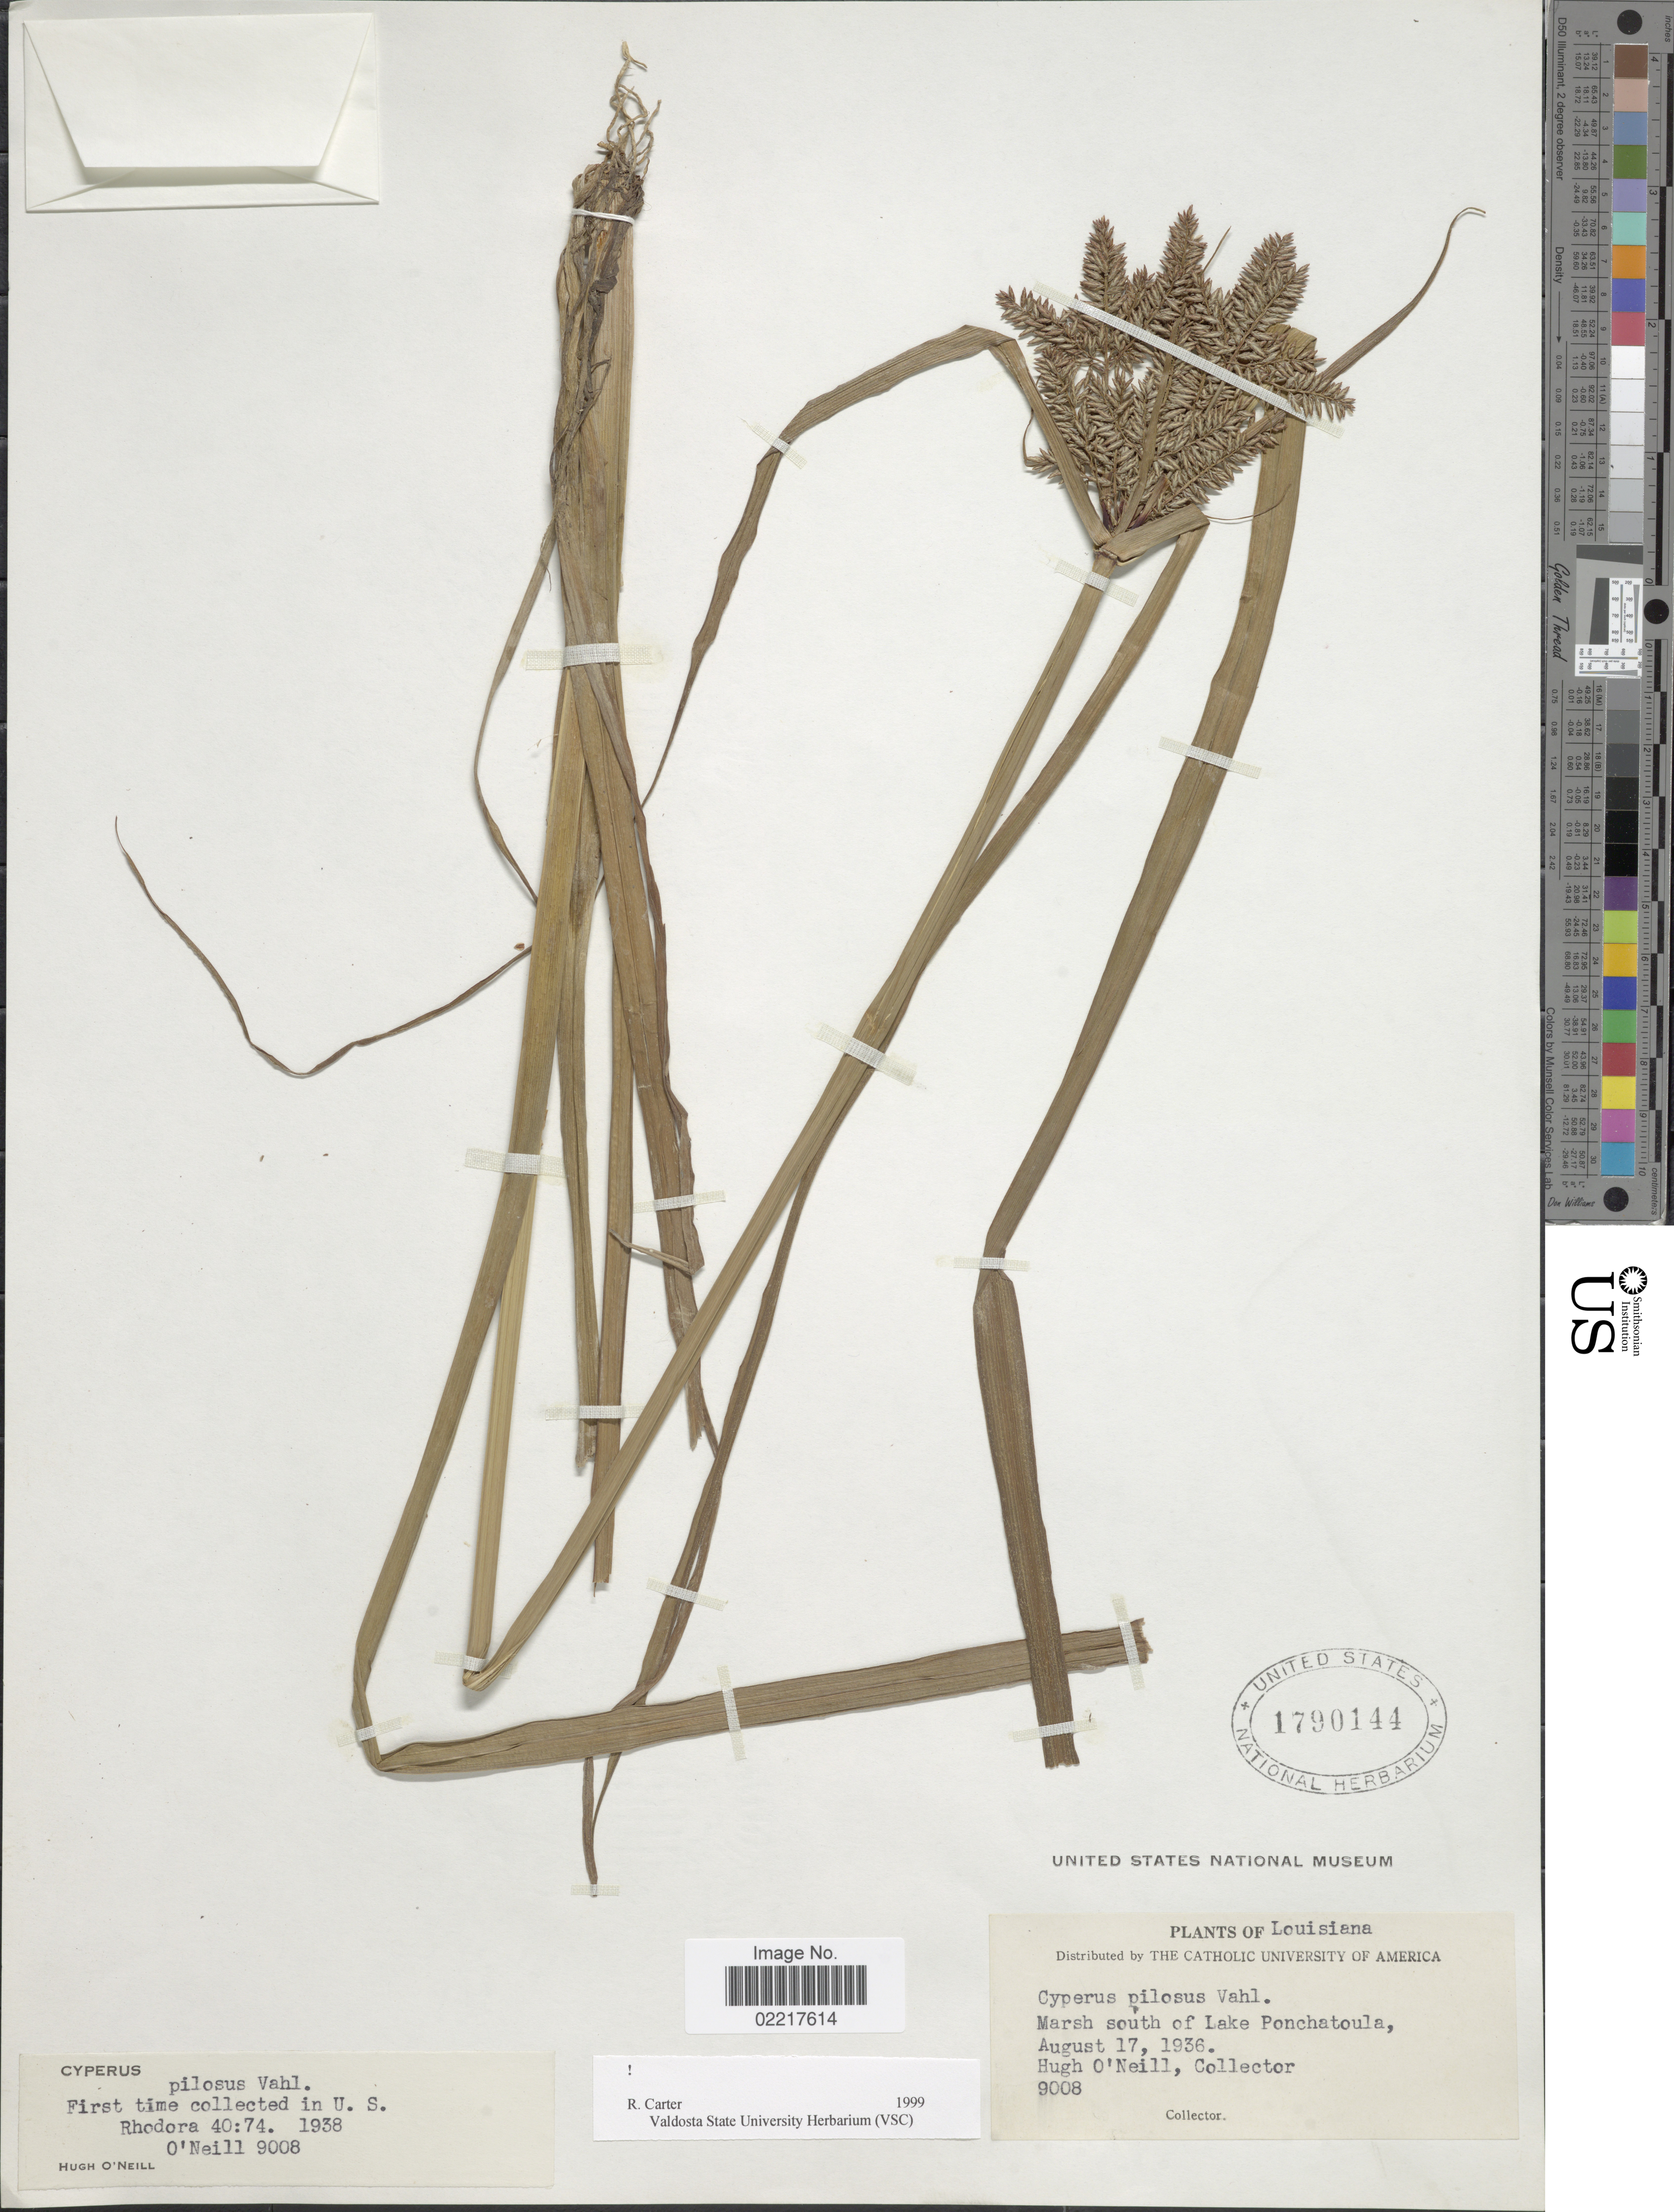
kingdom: Plantae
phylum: Tracheophyta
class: Liliopsida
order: Poales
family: Cyperaceae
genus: Cyperus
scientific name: Cyperus pilosus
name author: Vahl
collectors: H. O'Neill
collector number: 9008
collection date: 1936-08-17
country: United States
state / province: Louisiana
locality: Marsh south of Lake Ponchatoula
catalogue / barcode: US 1790144